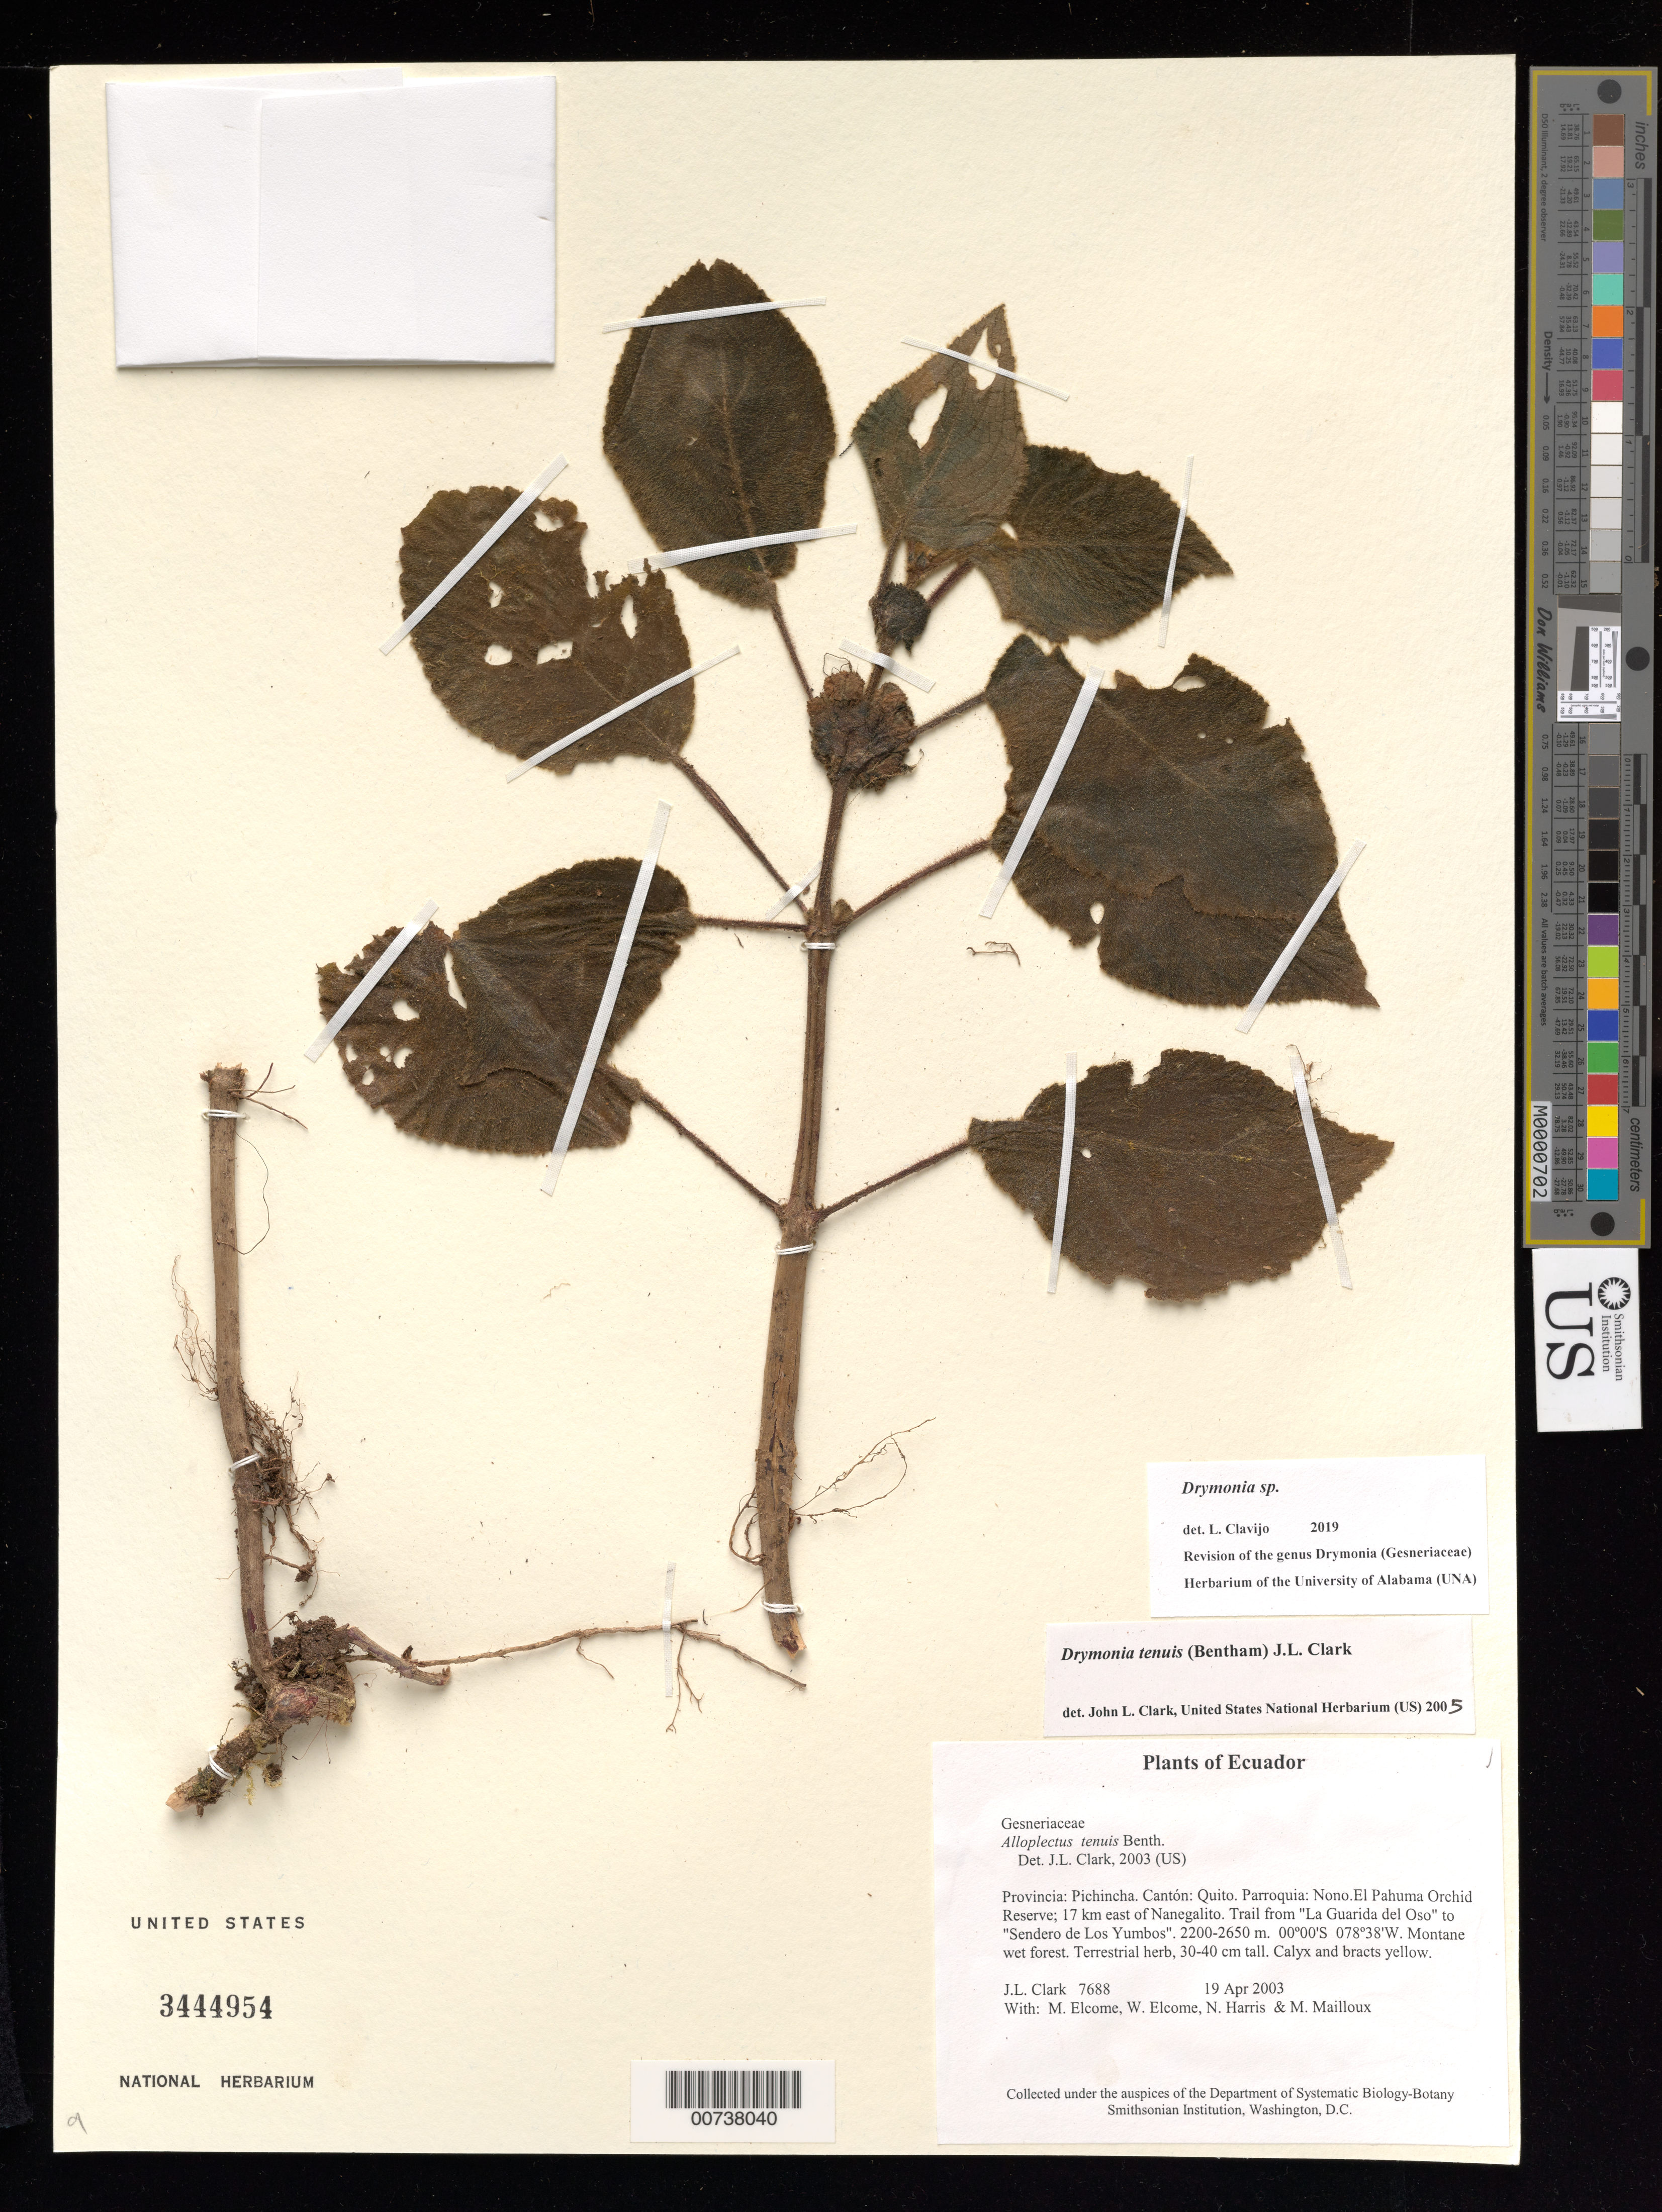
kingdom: Plantae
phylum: Tracheophyta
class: Magnoliopsida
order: Lamiales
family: Gesneriaceae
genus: Drymonia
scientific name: Drymonia tenuis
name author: (Benth.) J.L. Clark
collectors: J. L. Clark, M. Elcome, W. Elcome, N. Harris & M. Mailloux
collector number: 7688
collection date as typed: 19 Apr 2003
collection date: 2003-04-19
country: Ecuador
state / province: Pichincha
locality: Quito. Parroquia: Nono.El Pahuma Orchid Reserve; 17 km east of Nanegalito. Trail from "La Guarida del Oso" to "Sendero de Los Yumbos"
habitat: Montane wet forest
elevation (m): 2200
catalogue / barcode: US 3444954